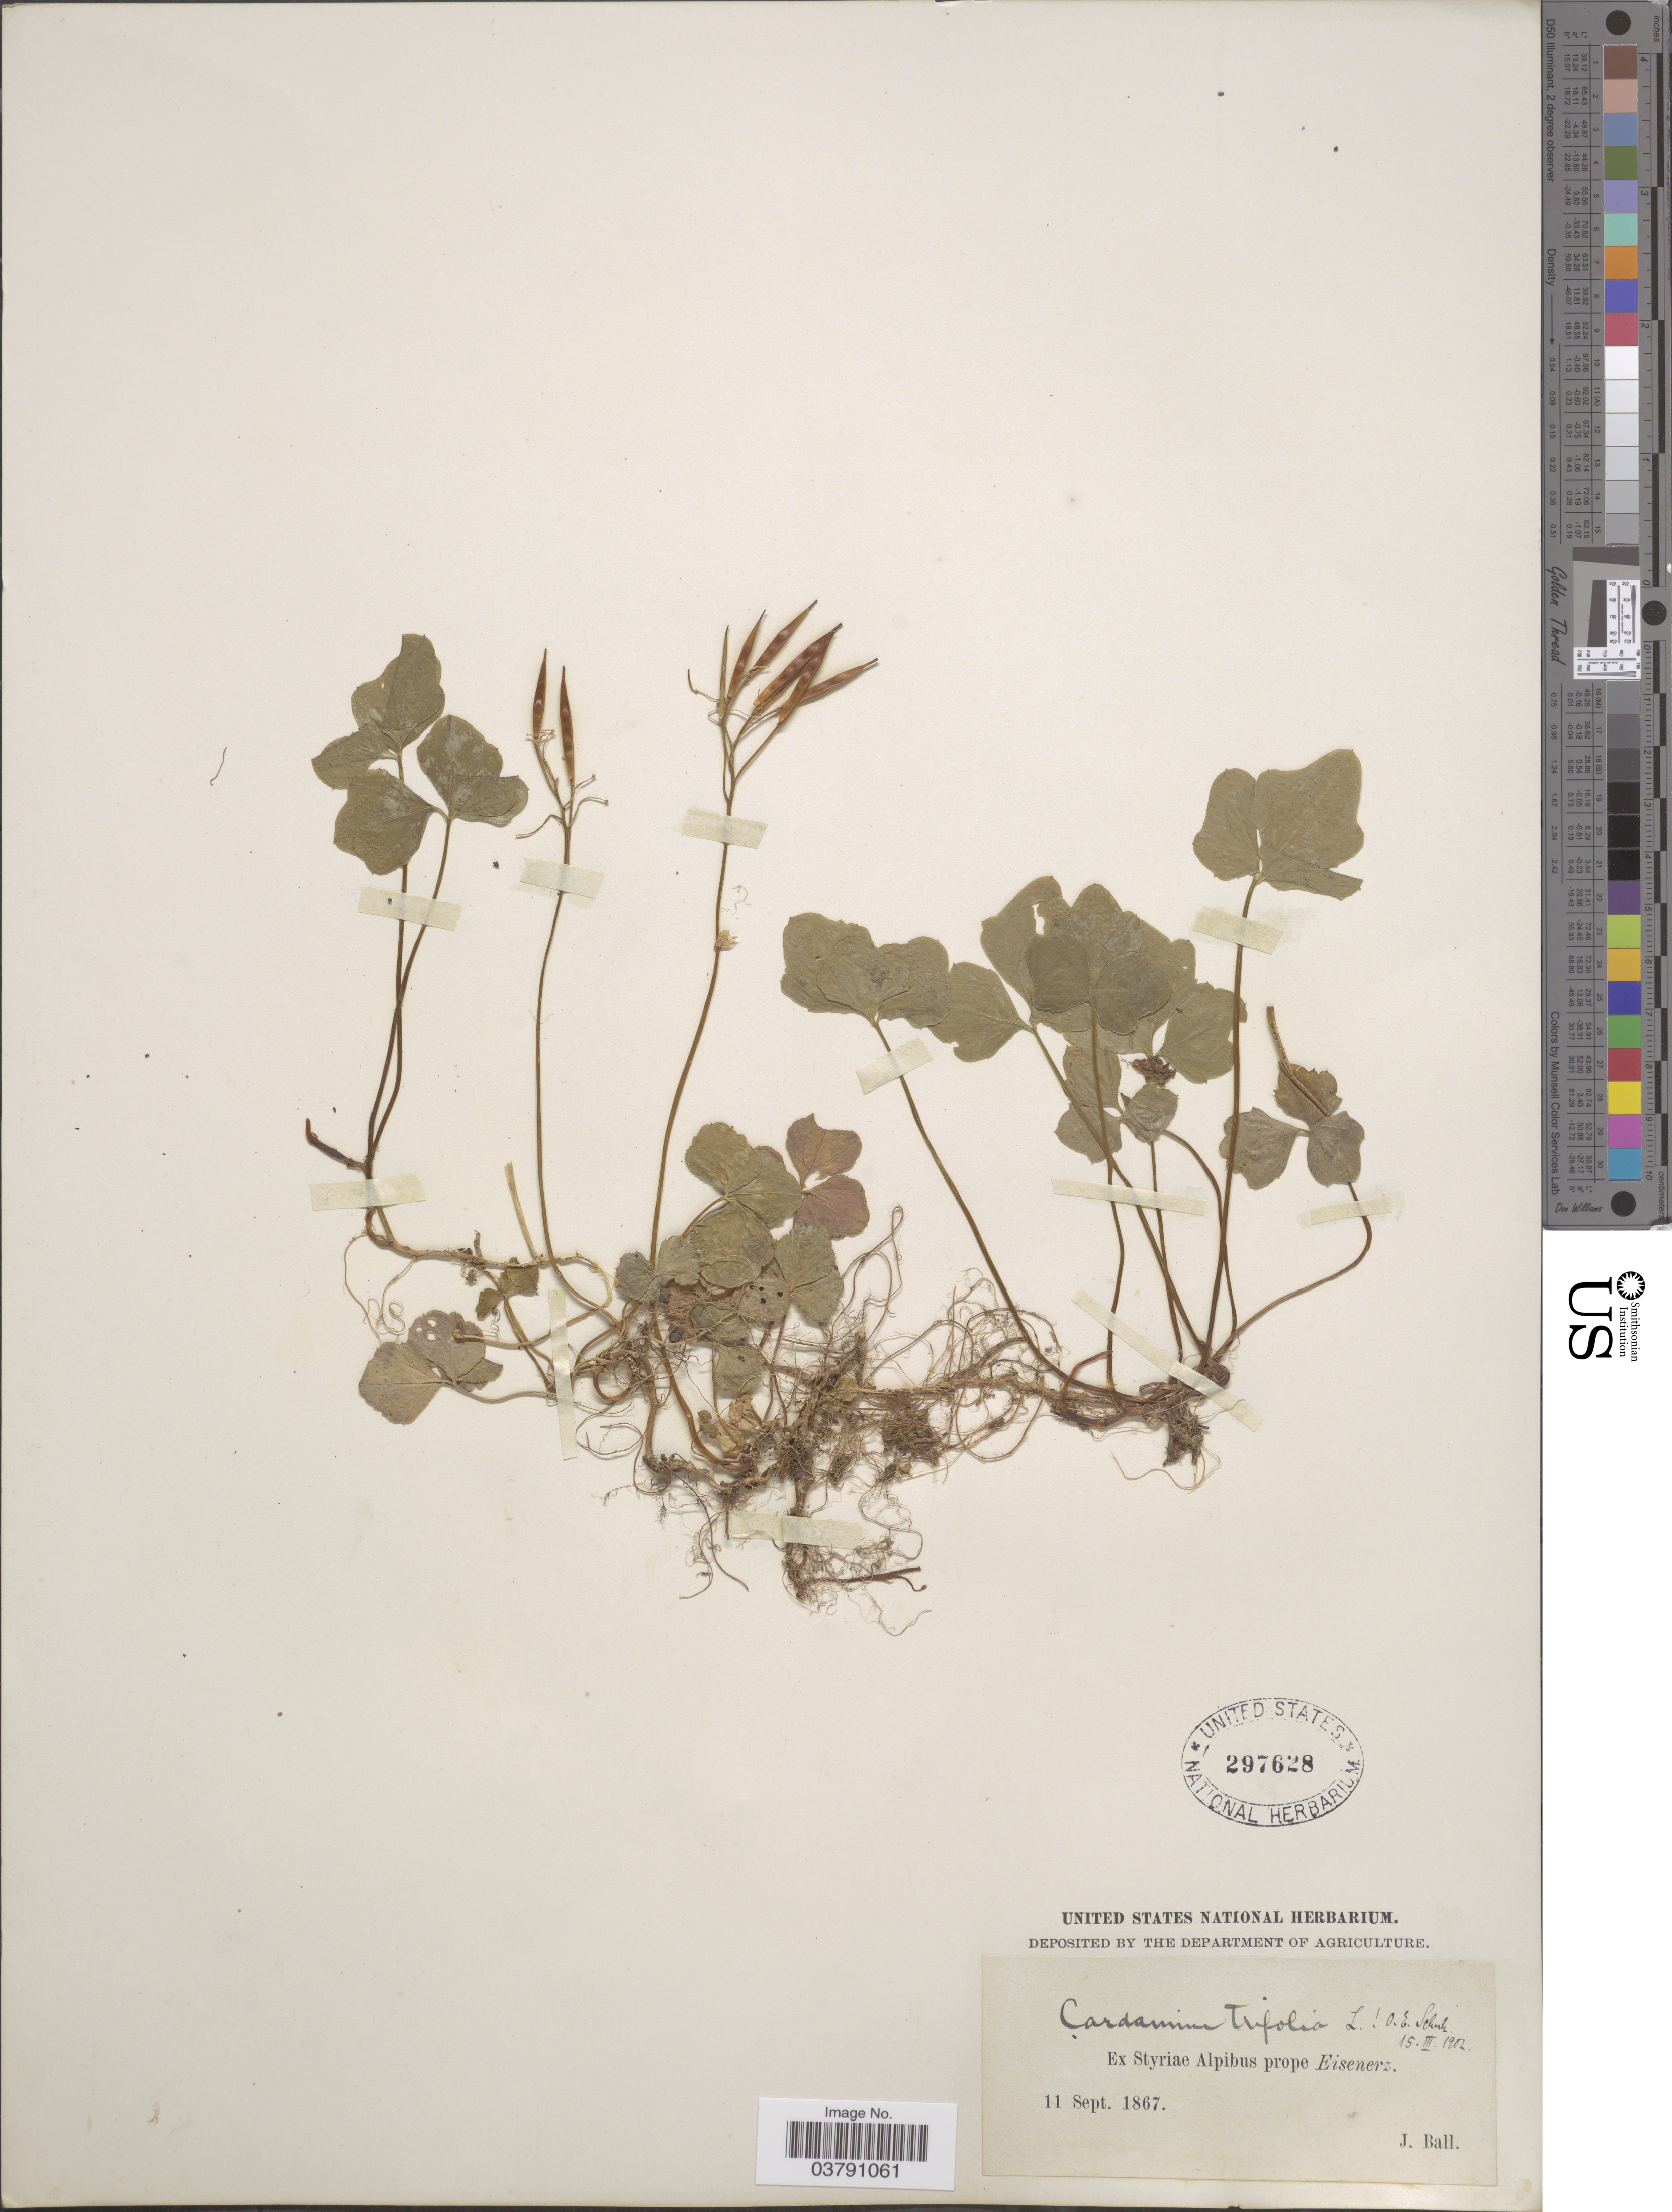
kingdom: Plantae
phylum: Tracheophyta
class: Magnoliopsida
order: Brassicales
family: Brassicaceae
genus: Cardamine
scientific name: Cardamine trifolia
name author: L.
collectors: J. Ball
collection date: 1867-09-11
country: Austria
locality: Ex Styriæ Alpibus prope Eisenerz.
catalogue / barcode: US 297628